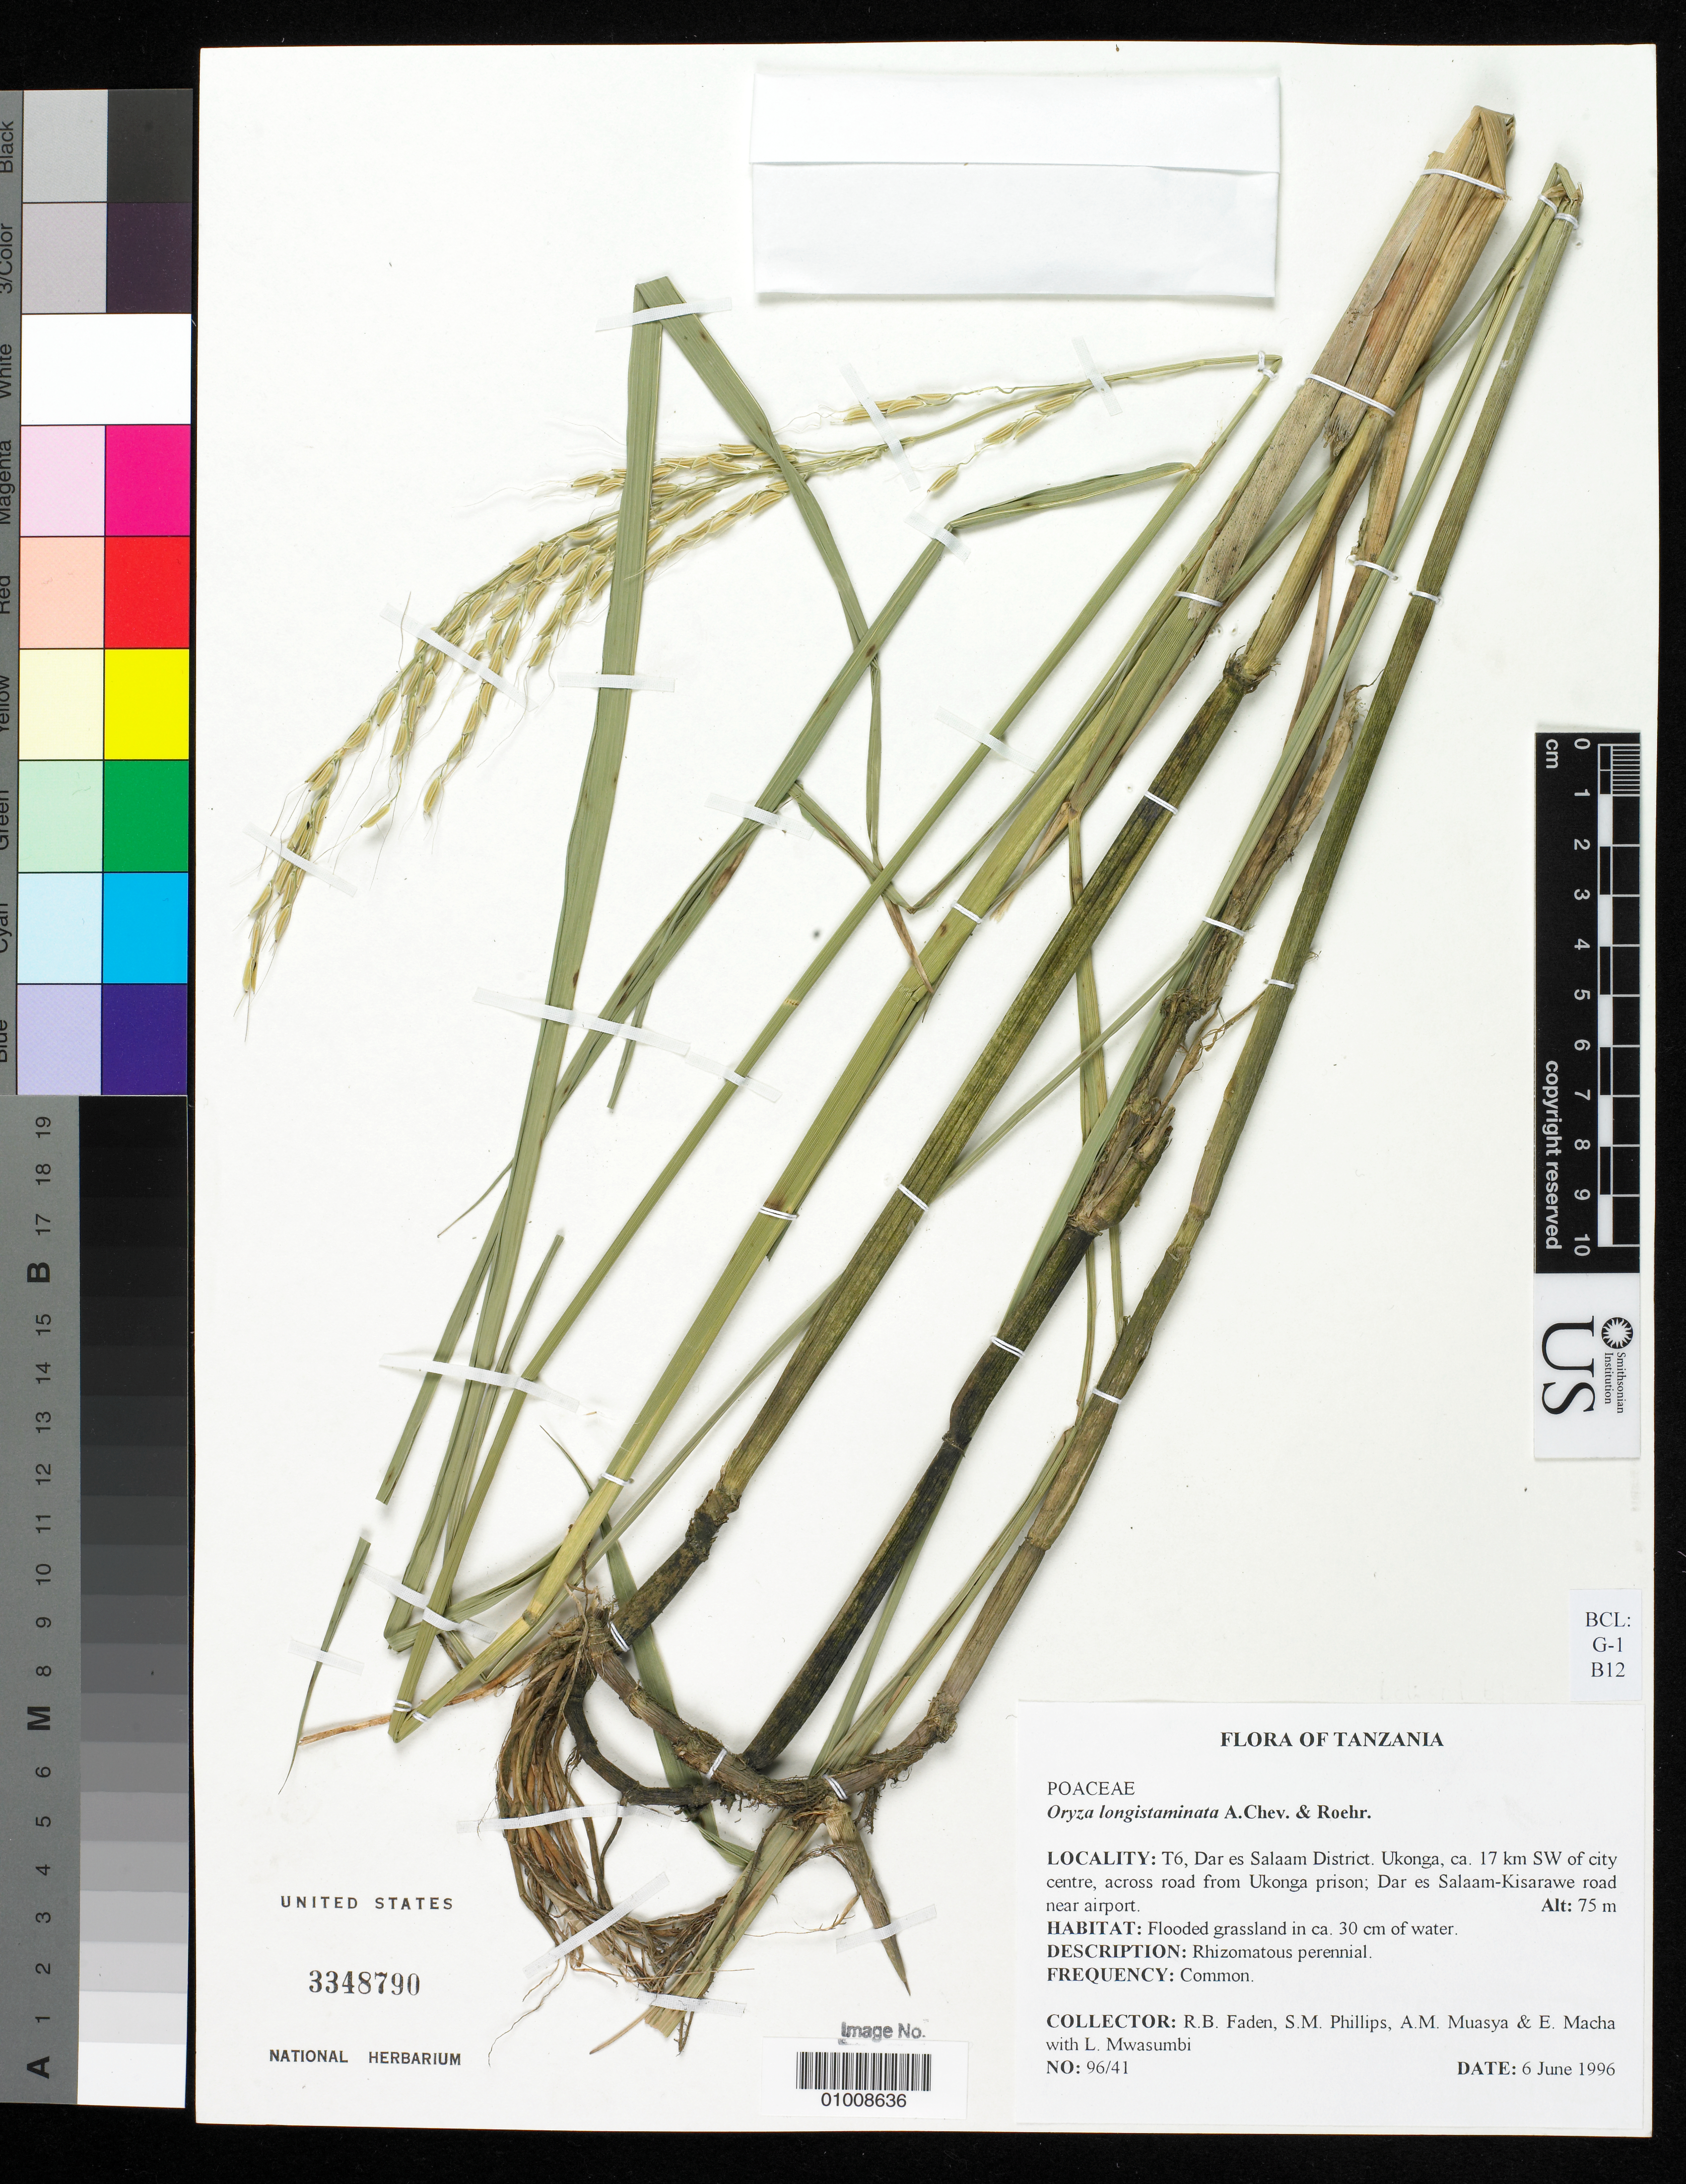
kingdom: Plantae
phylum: Tracheophyta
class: Liliopsida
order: Poales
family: Poaceae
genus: Oryza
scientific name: Oryza longistaminata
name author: A. Chev. & Roehr.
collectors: R. B. Faden, S. M. Phillips, A. Muasya, E. Macha & L. Mwasumbi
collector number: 96/41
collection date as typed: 06 Jun 1996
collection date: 1996-06-06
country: Tanzania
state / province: Dar es Salaam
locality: Ukonga , SW of city on road from Ukonga prison, Dares Salaam-Kisarawe road near airport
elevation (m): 75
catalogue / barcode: US 3348790